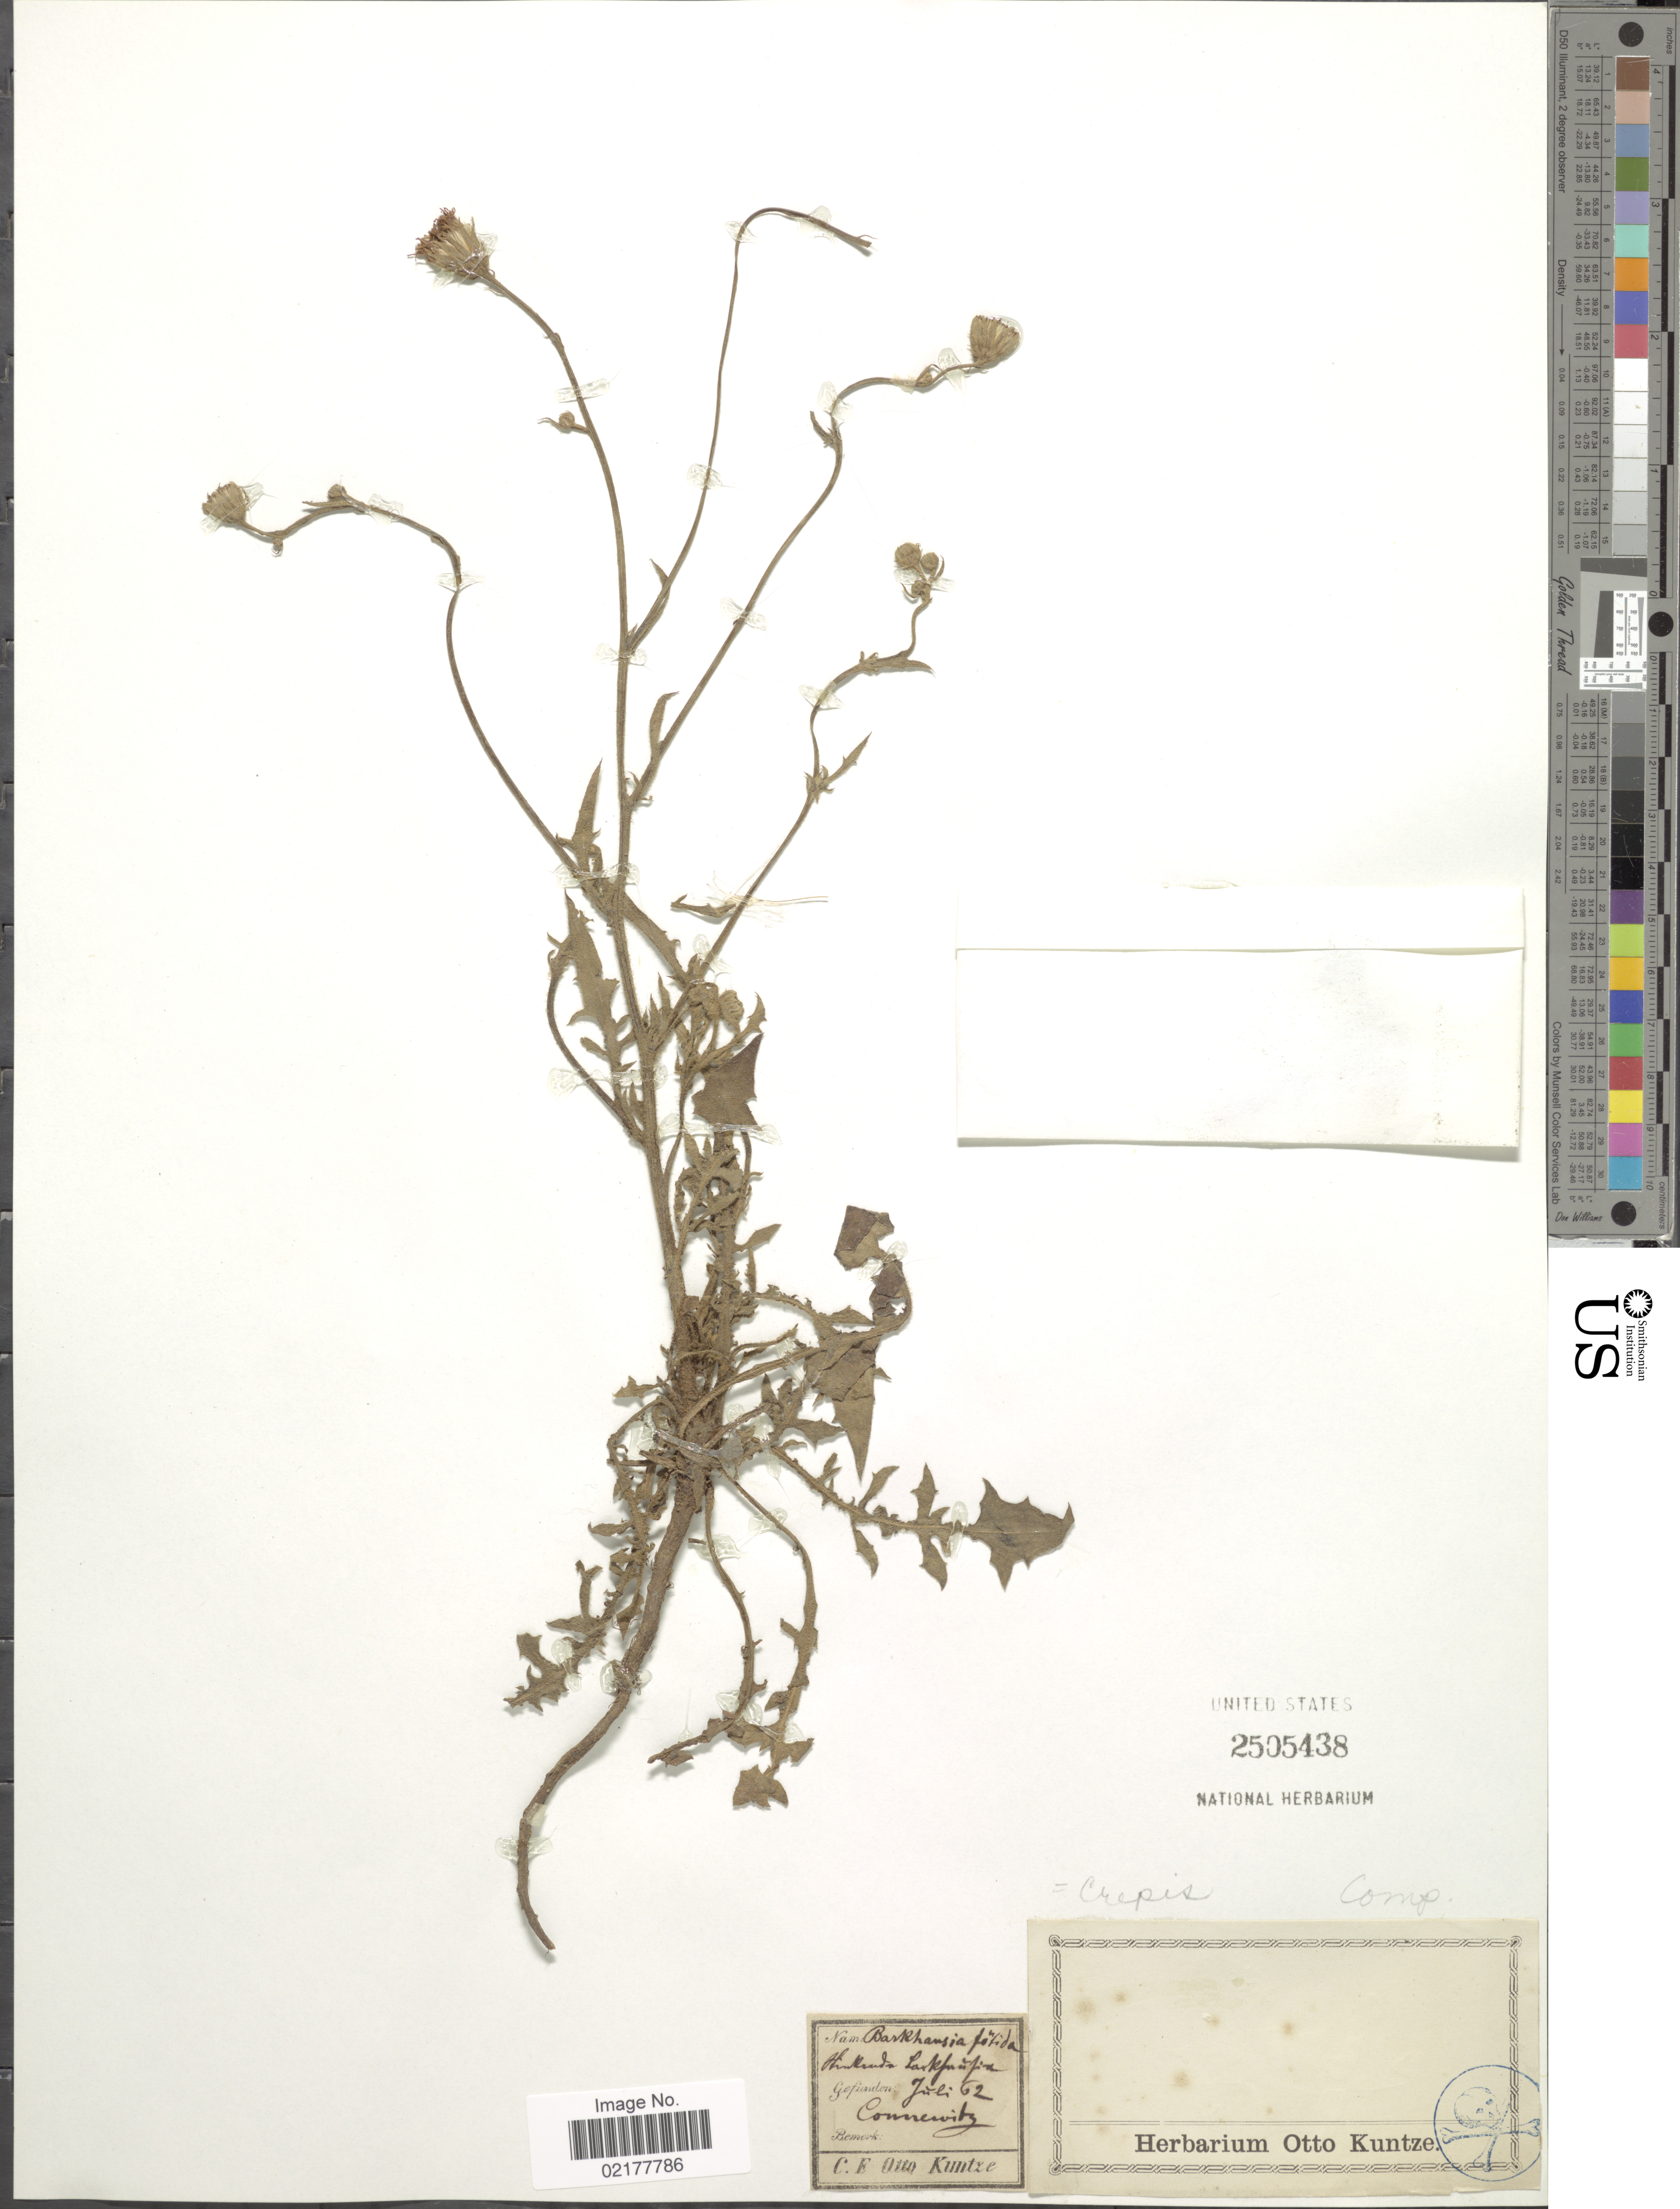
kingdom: Plantae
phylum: Tracheophyta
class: Magnoliopsida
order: Asterales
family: Asteraceae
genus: Crepis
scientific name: Crepis foetida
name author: L.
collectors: C.E.O. Kuntze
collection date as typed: Transcribed d/m/y: /7/62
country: Germany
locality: Connewitz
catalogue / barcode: US 2505438